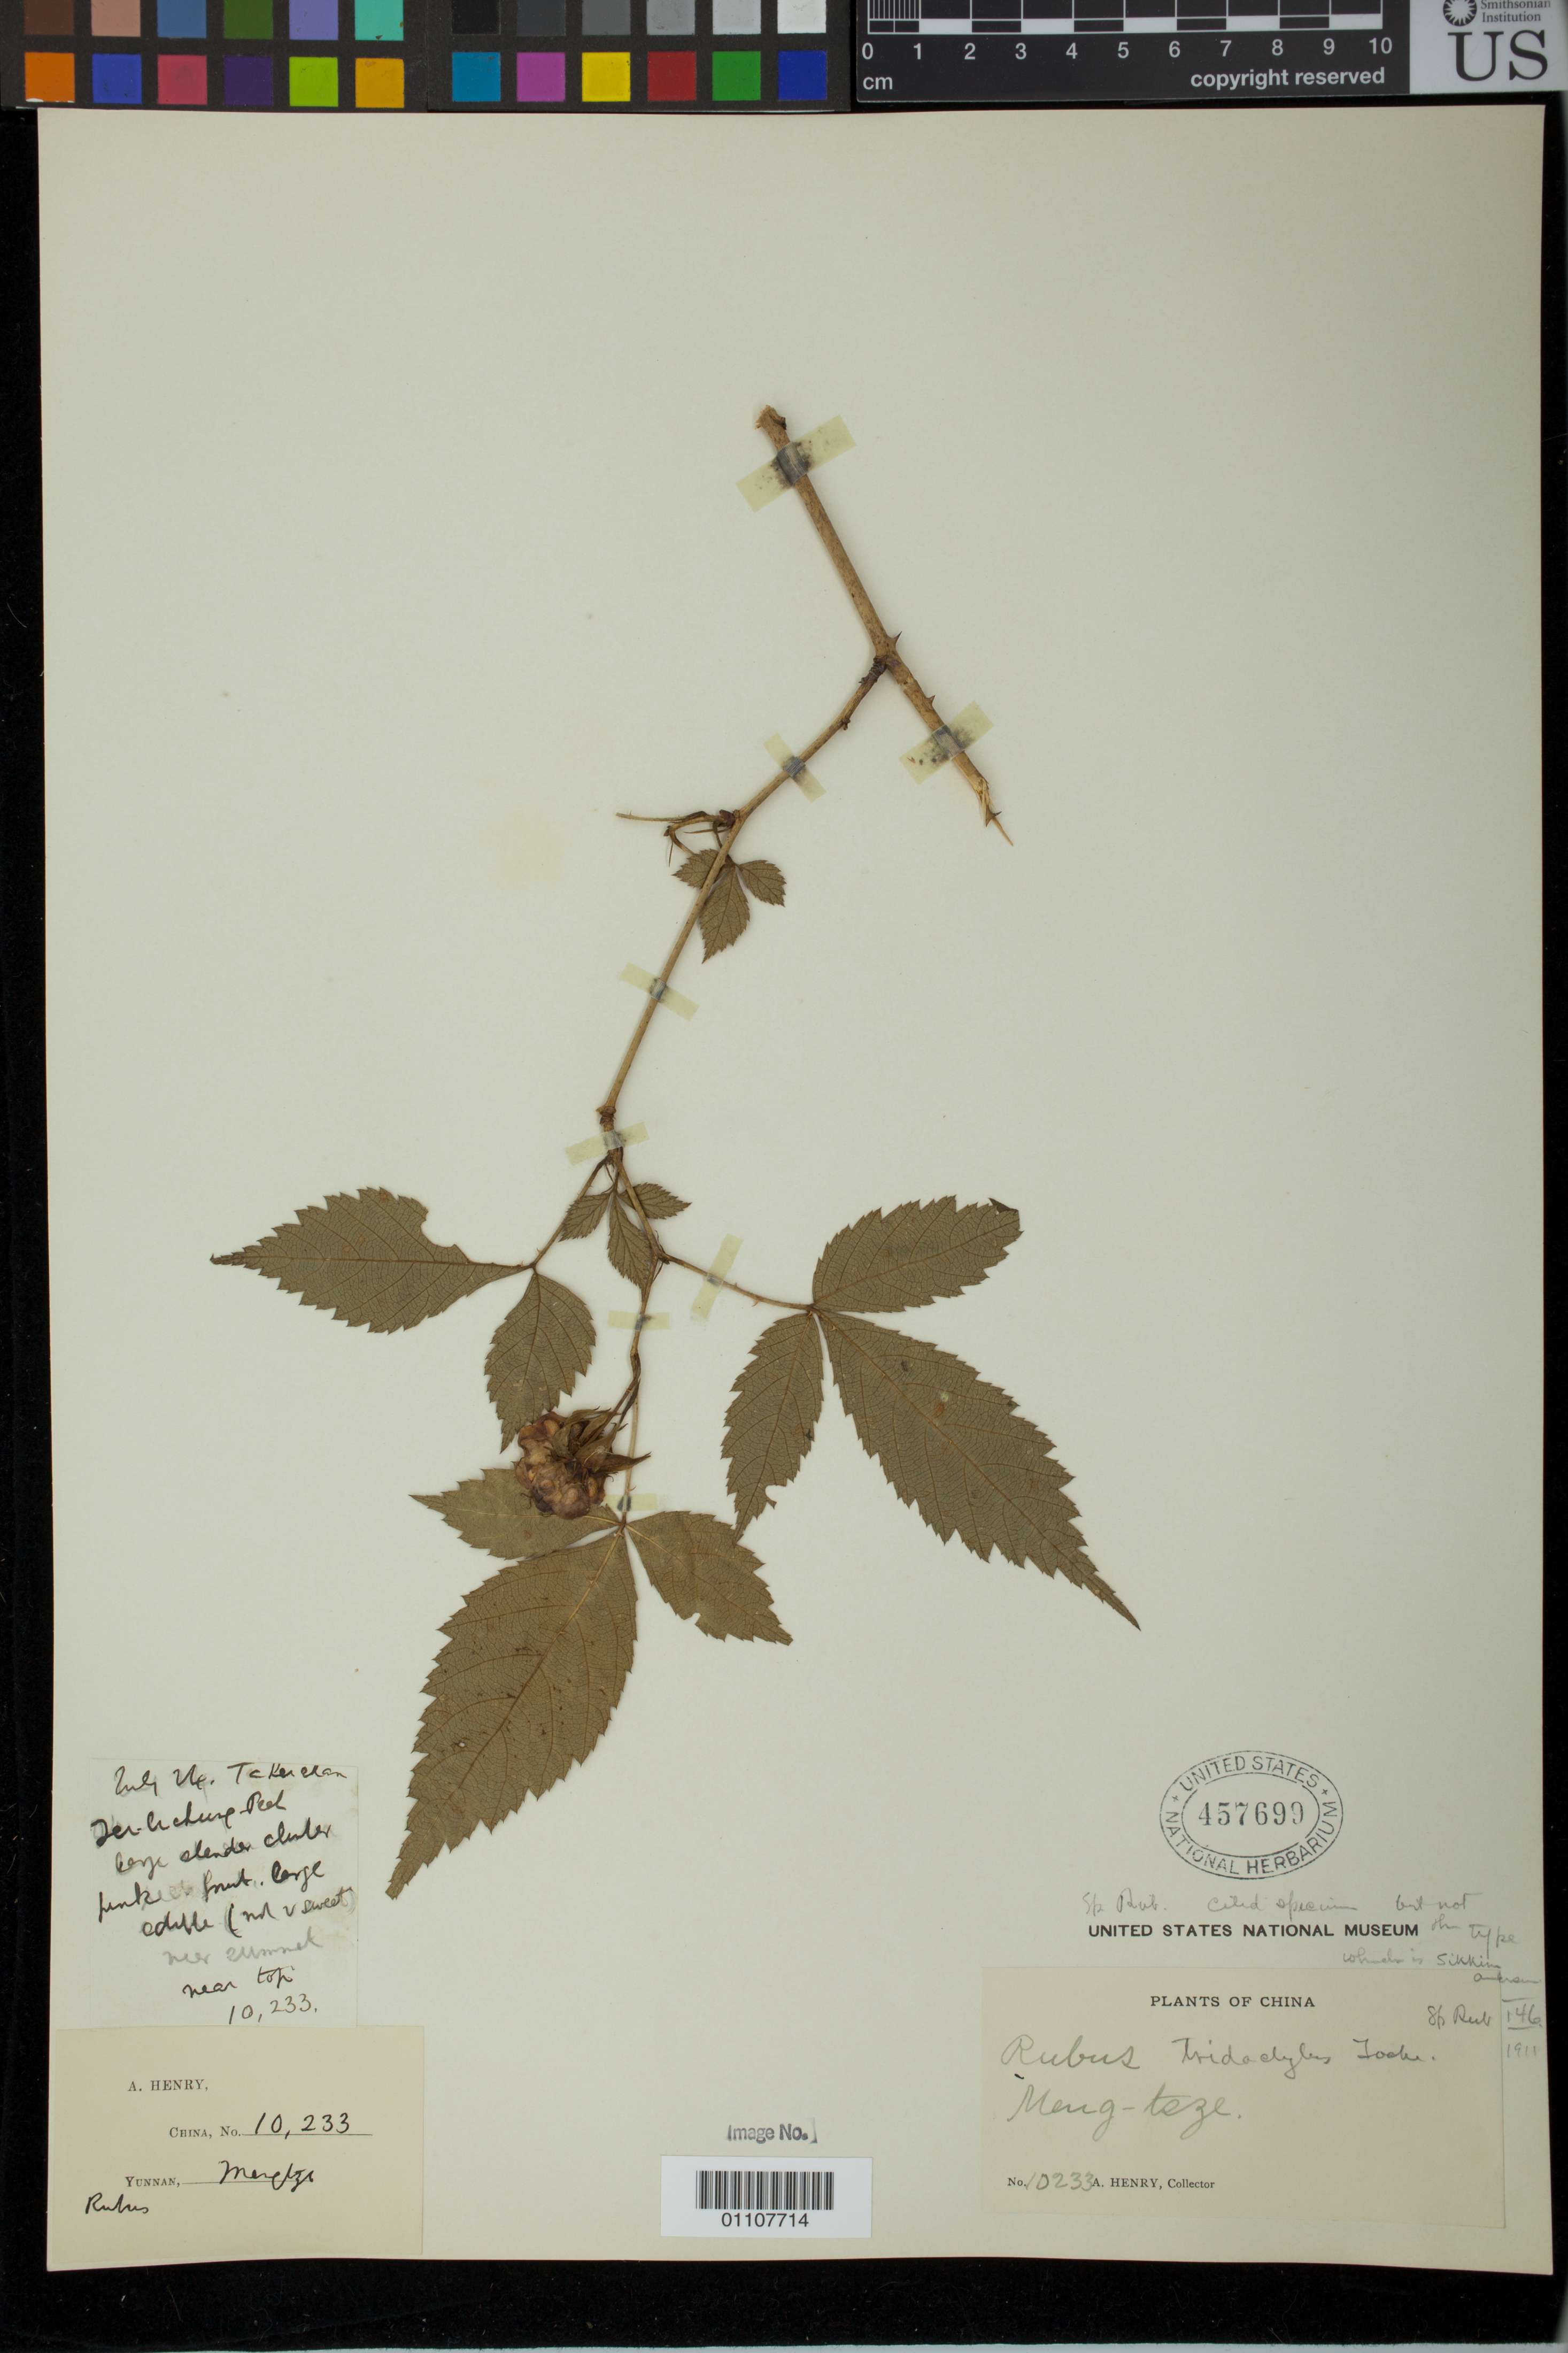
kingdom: Plantae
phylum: Tracheophyta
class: Magnoliopsida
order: Rosales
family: Rosaceae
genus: Rubus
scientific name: Rubus tridactylus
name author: Focke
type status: Syntype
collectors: A. Henry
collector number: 10233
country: China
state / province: Yunnan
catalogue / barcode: US 457699